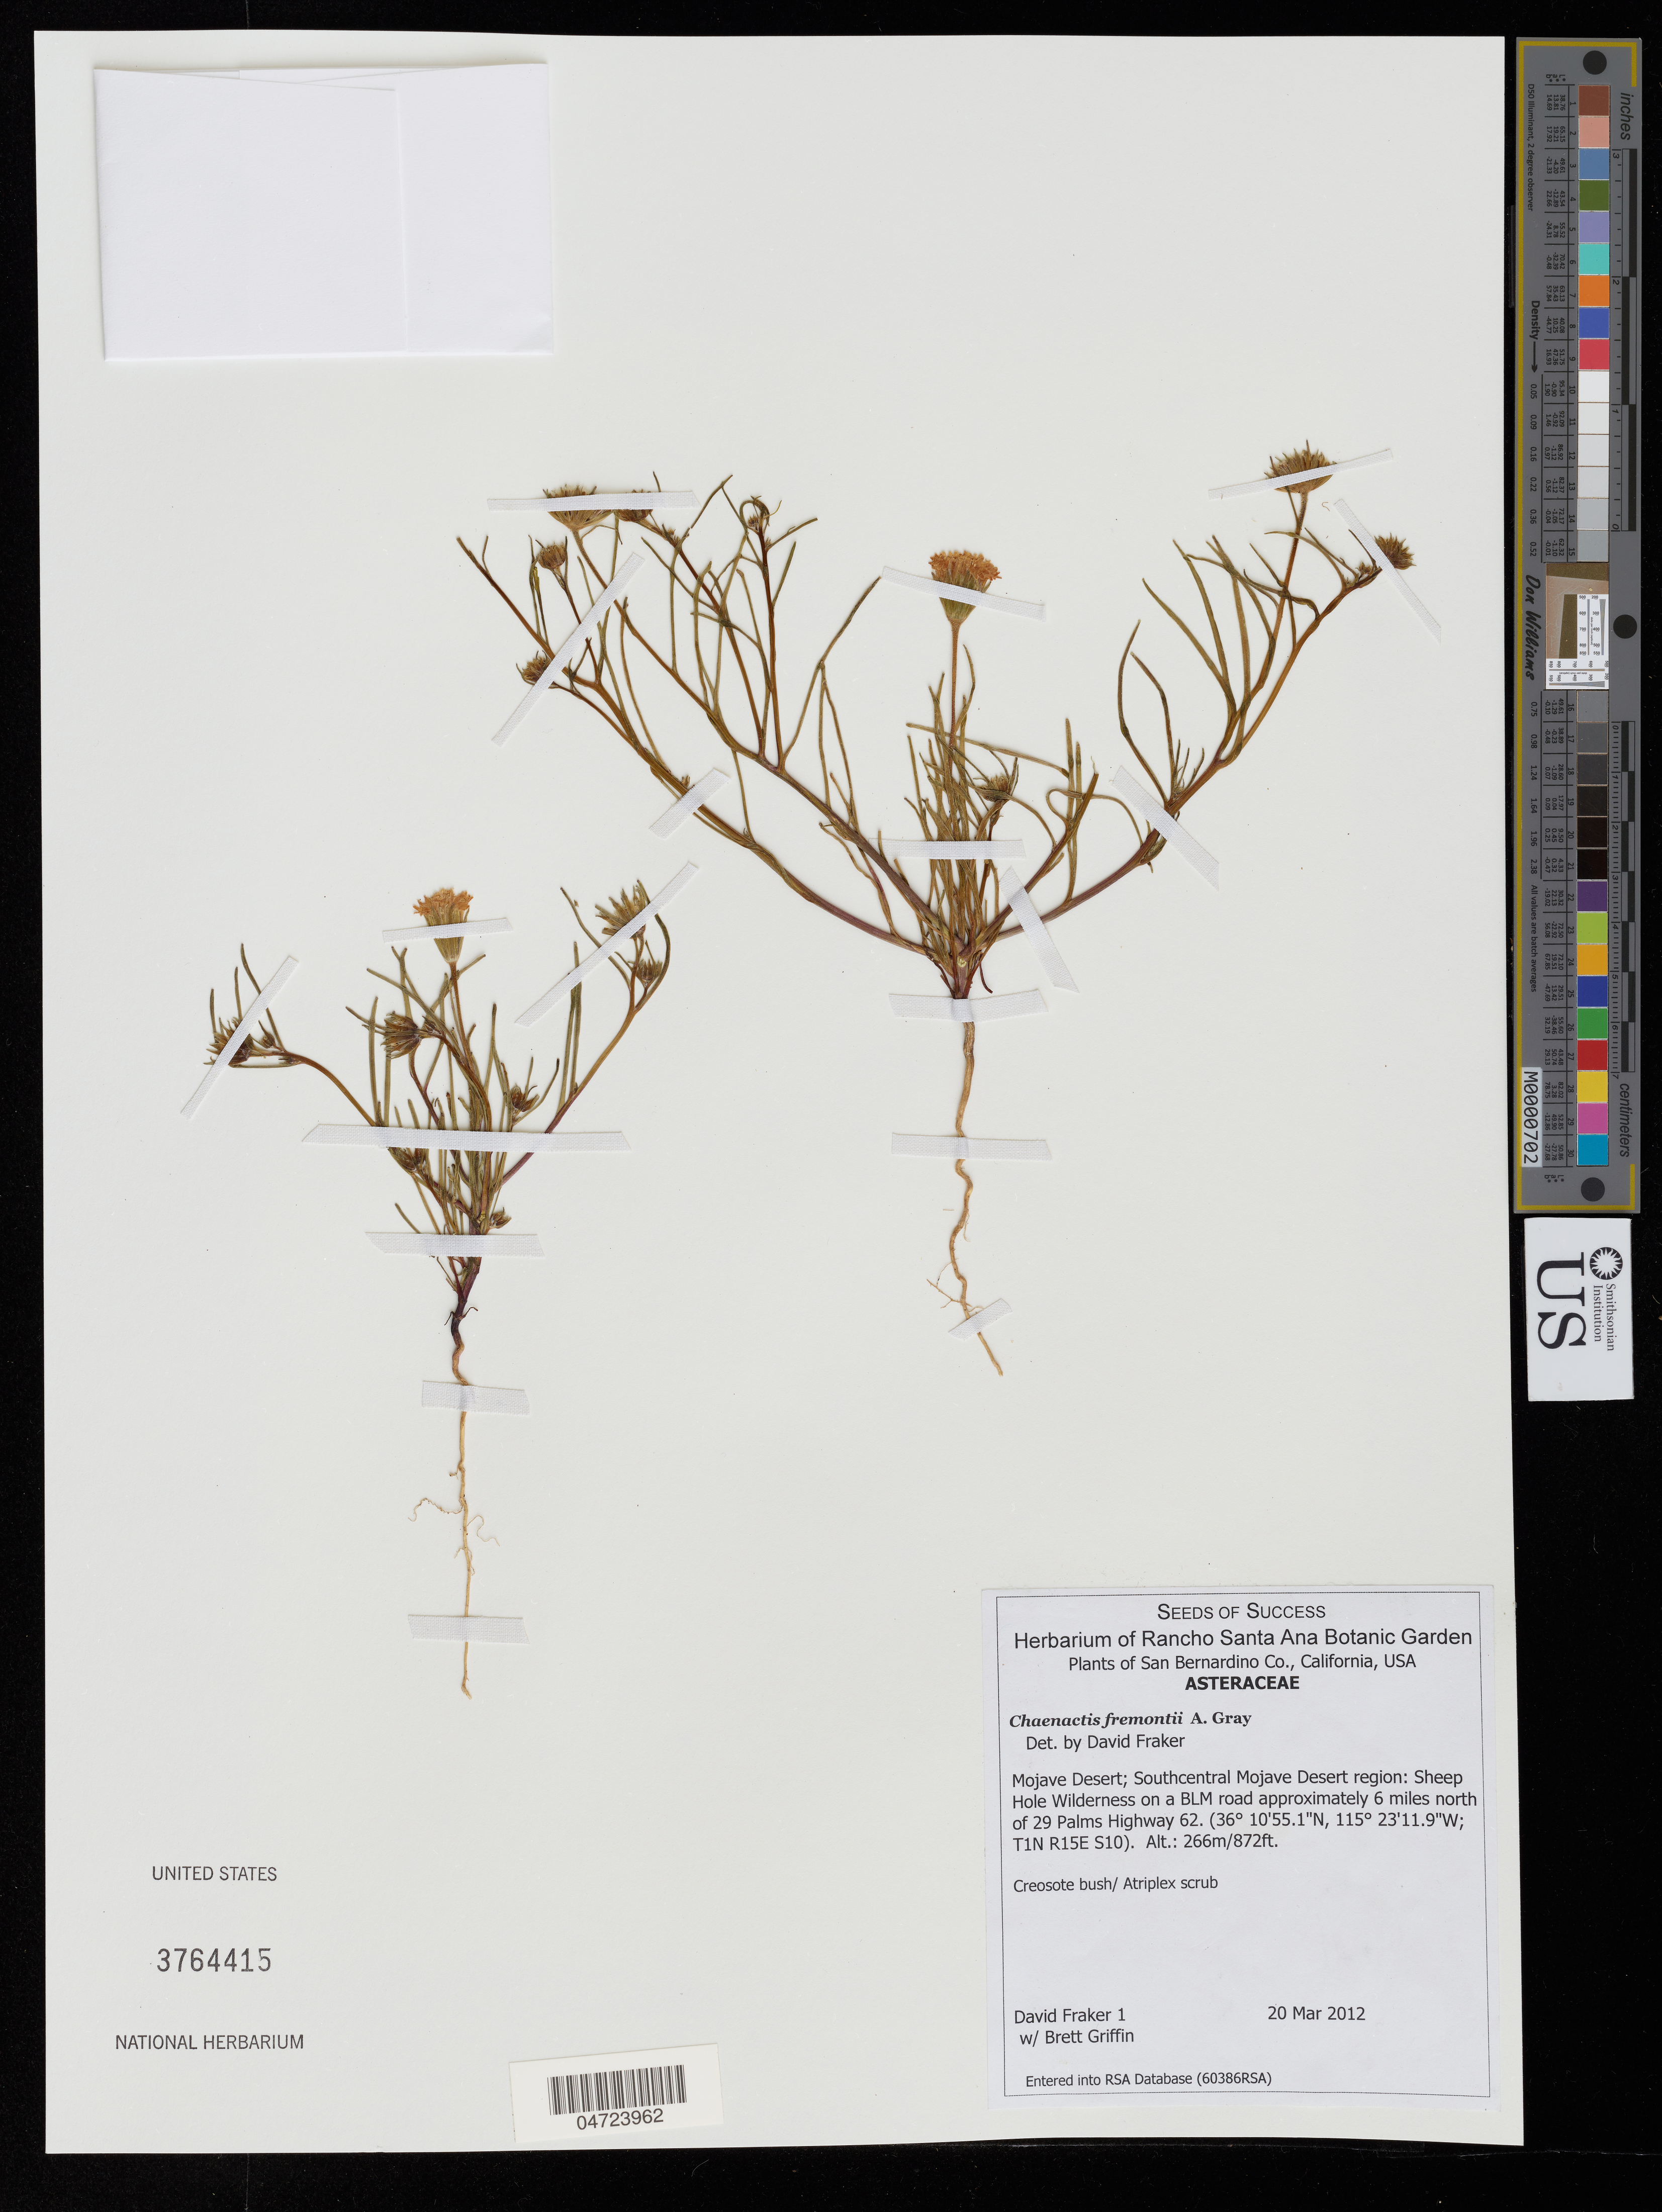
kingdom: Plantae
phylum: Tracheophyta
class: Magnoliopsida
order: Asterales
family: Asteraceae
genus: Chaenactis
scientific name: Chaenactis fremontii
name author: A. Gray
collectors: D. Fraker & B. Griffin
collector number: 1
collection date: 2012-03-20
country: United States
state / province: California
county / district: San Bernardino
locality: San Bernardino Co. Mojave Desert; Southcentral Mojave Desert region: Sheep Hole Wilderness on a BLM road approximately 6 miles north of 29 Palms Highway (TN R15E S10).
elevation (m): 266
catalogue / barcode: US 3764415